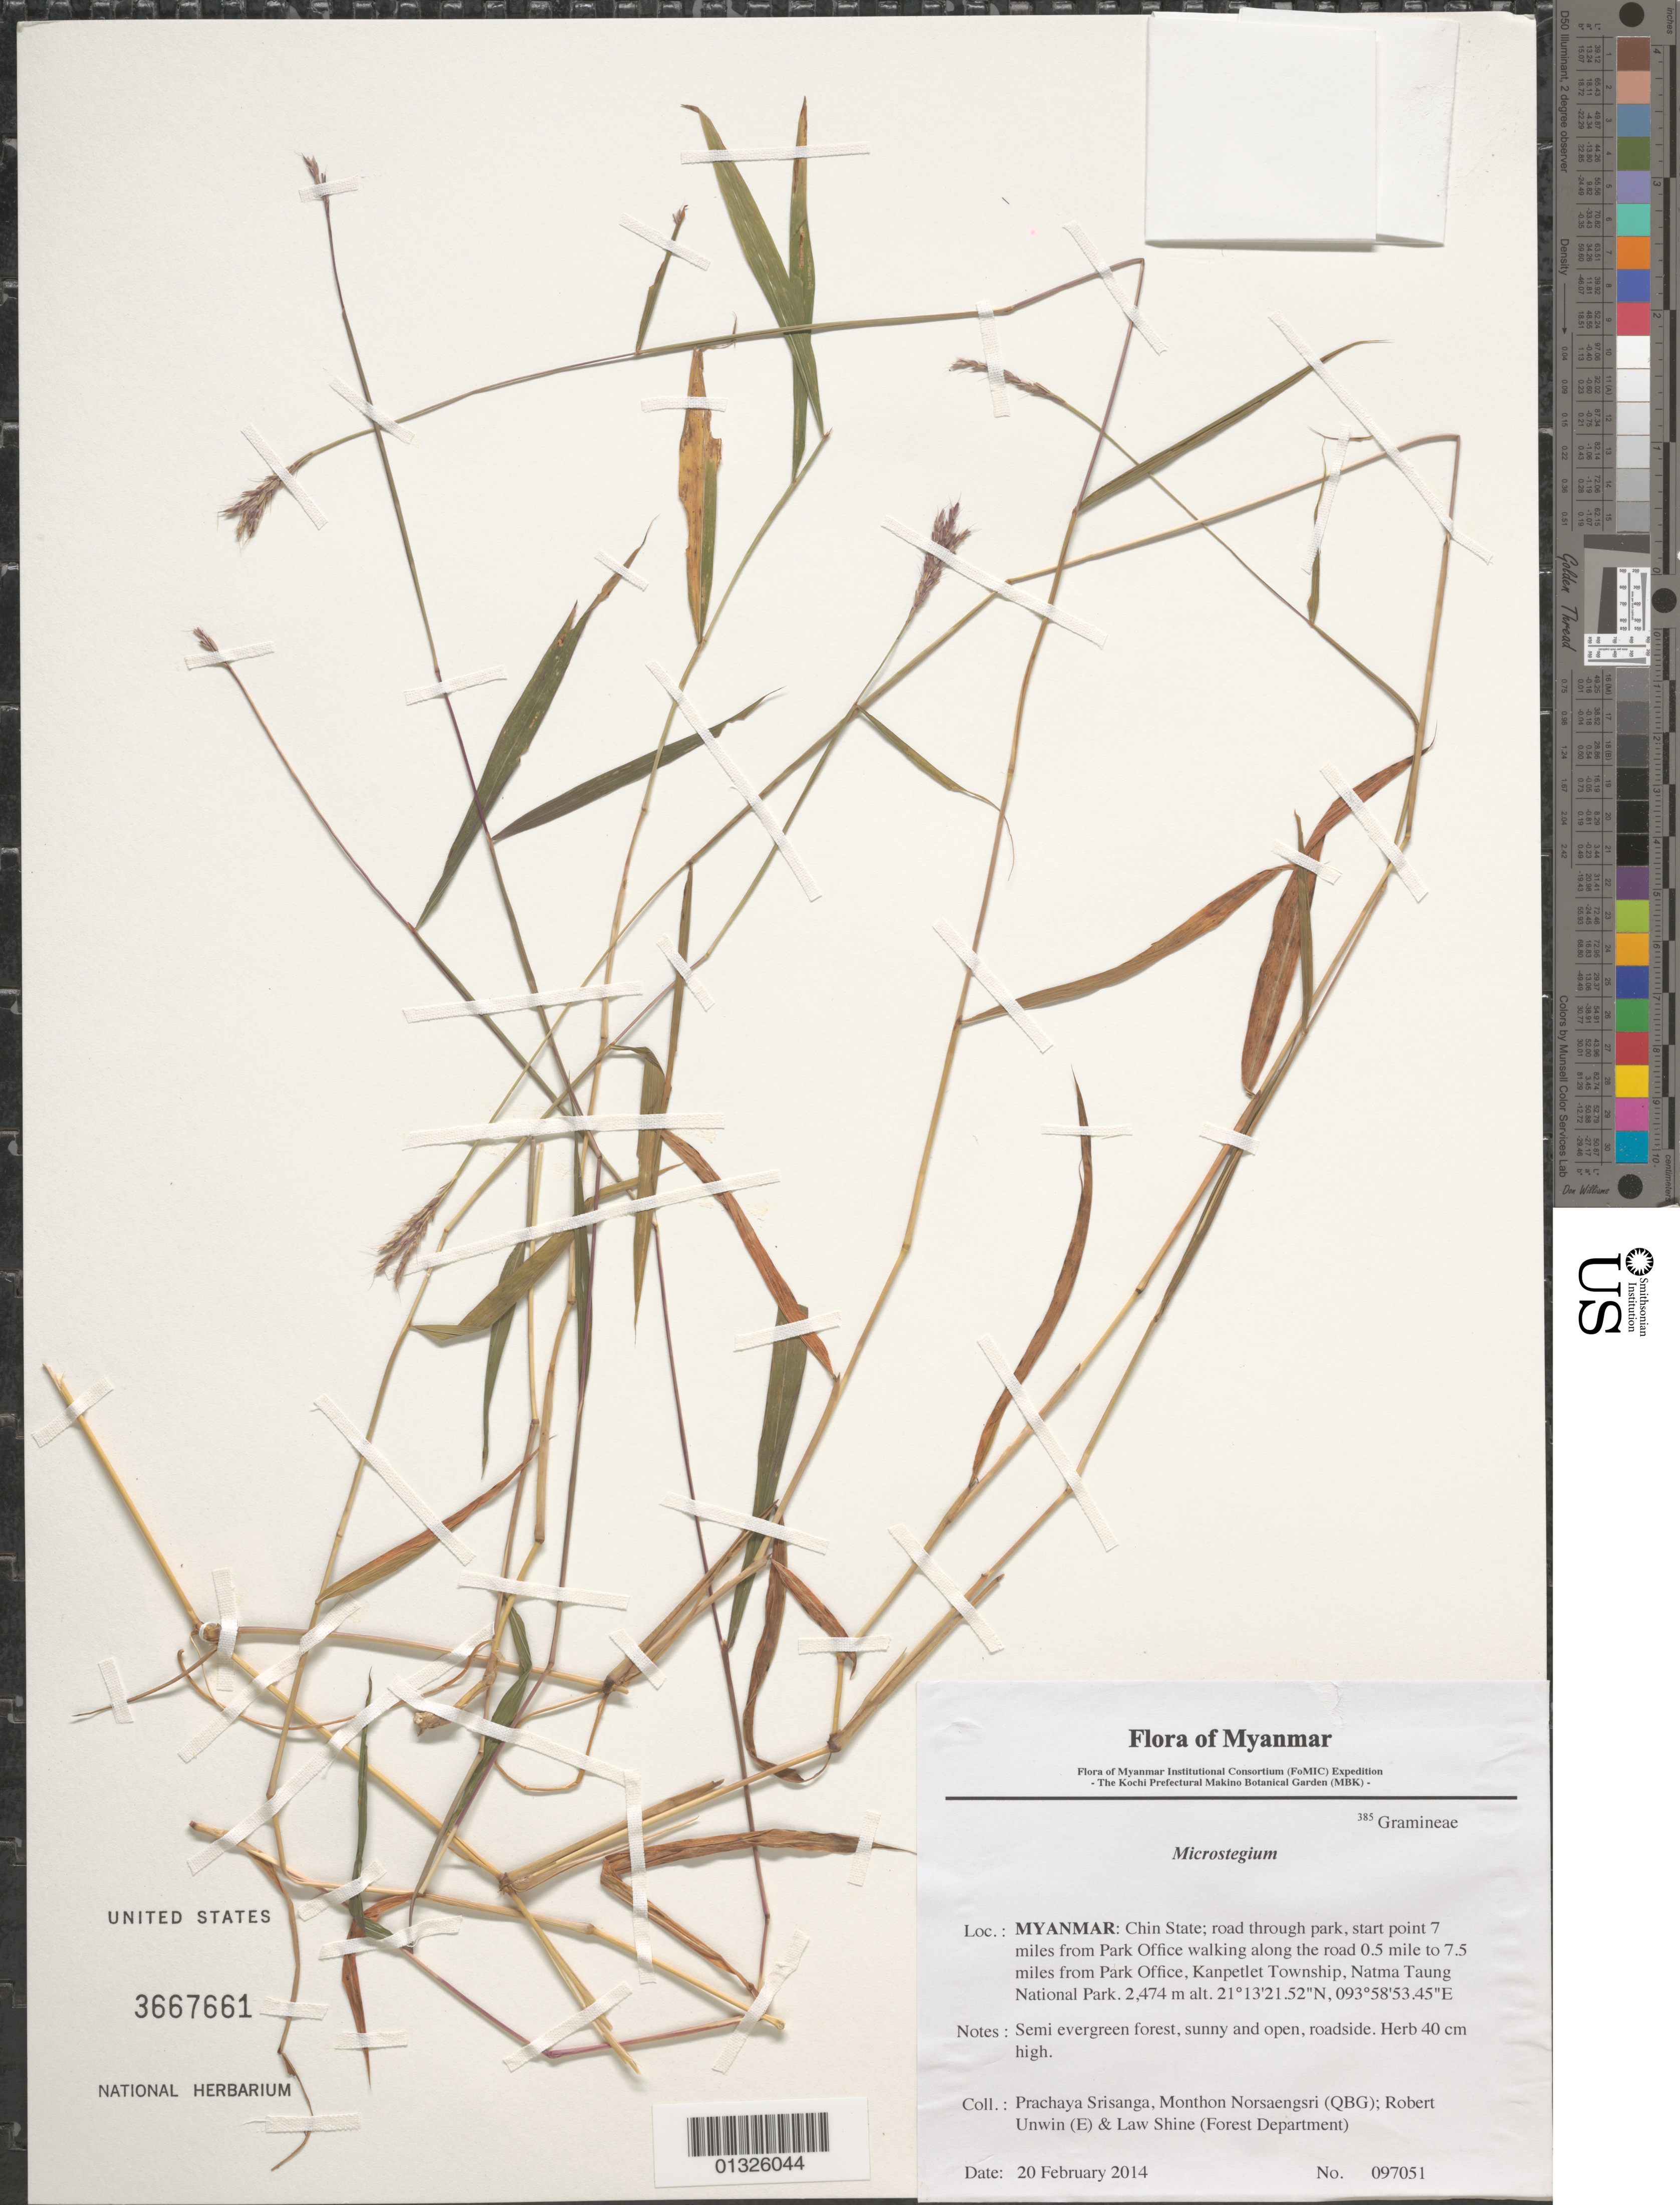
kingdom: Plantae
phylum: Tracheophyta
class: Liliopsida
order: Poales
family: Poaceae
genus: Microstegium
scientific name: Microstegium sp.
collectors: P. Srisanga, M. Norsaengsri, R. Unwin & L. Shine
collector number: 97051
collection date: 2014-02-20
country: Myanmar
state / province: Chin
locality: Road through park, start point 7 miles from Park Office walking along the road 0.5 mile to 7.5 miles from Park Office, Kanpetlet Township, Natma Taung National Park.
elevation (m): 2474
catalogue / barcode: US 3667661